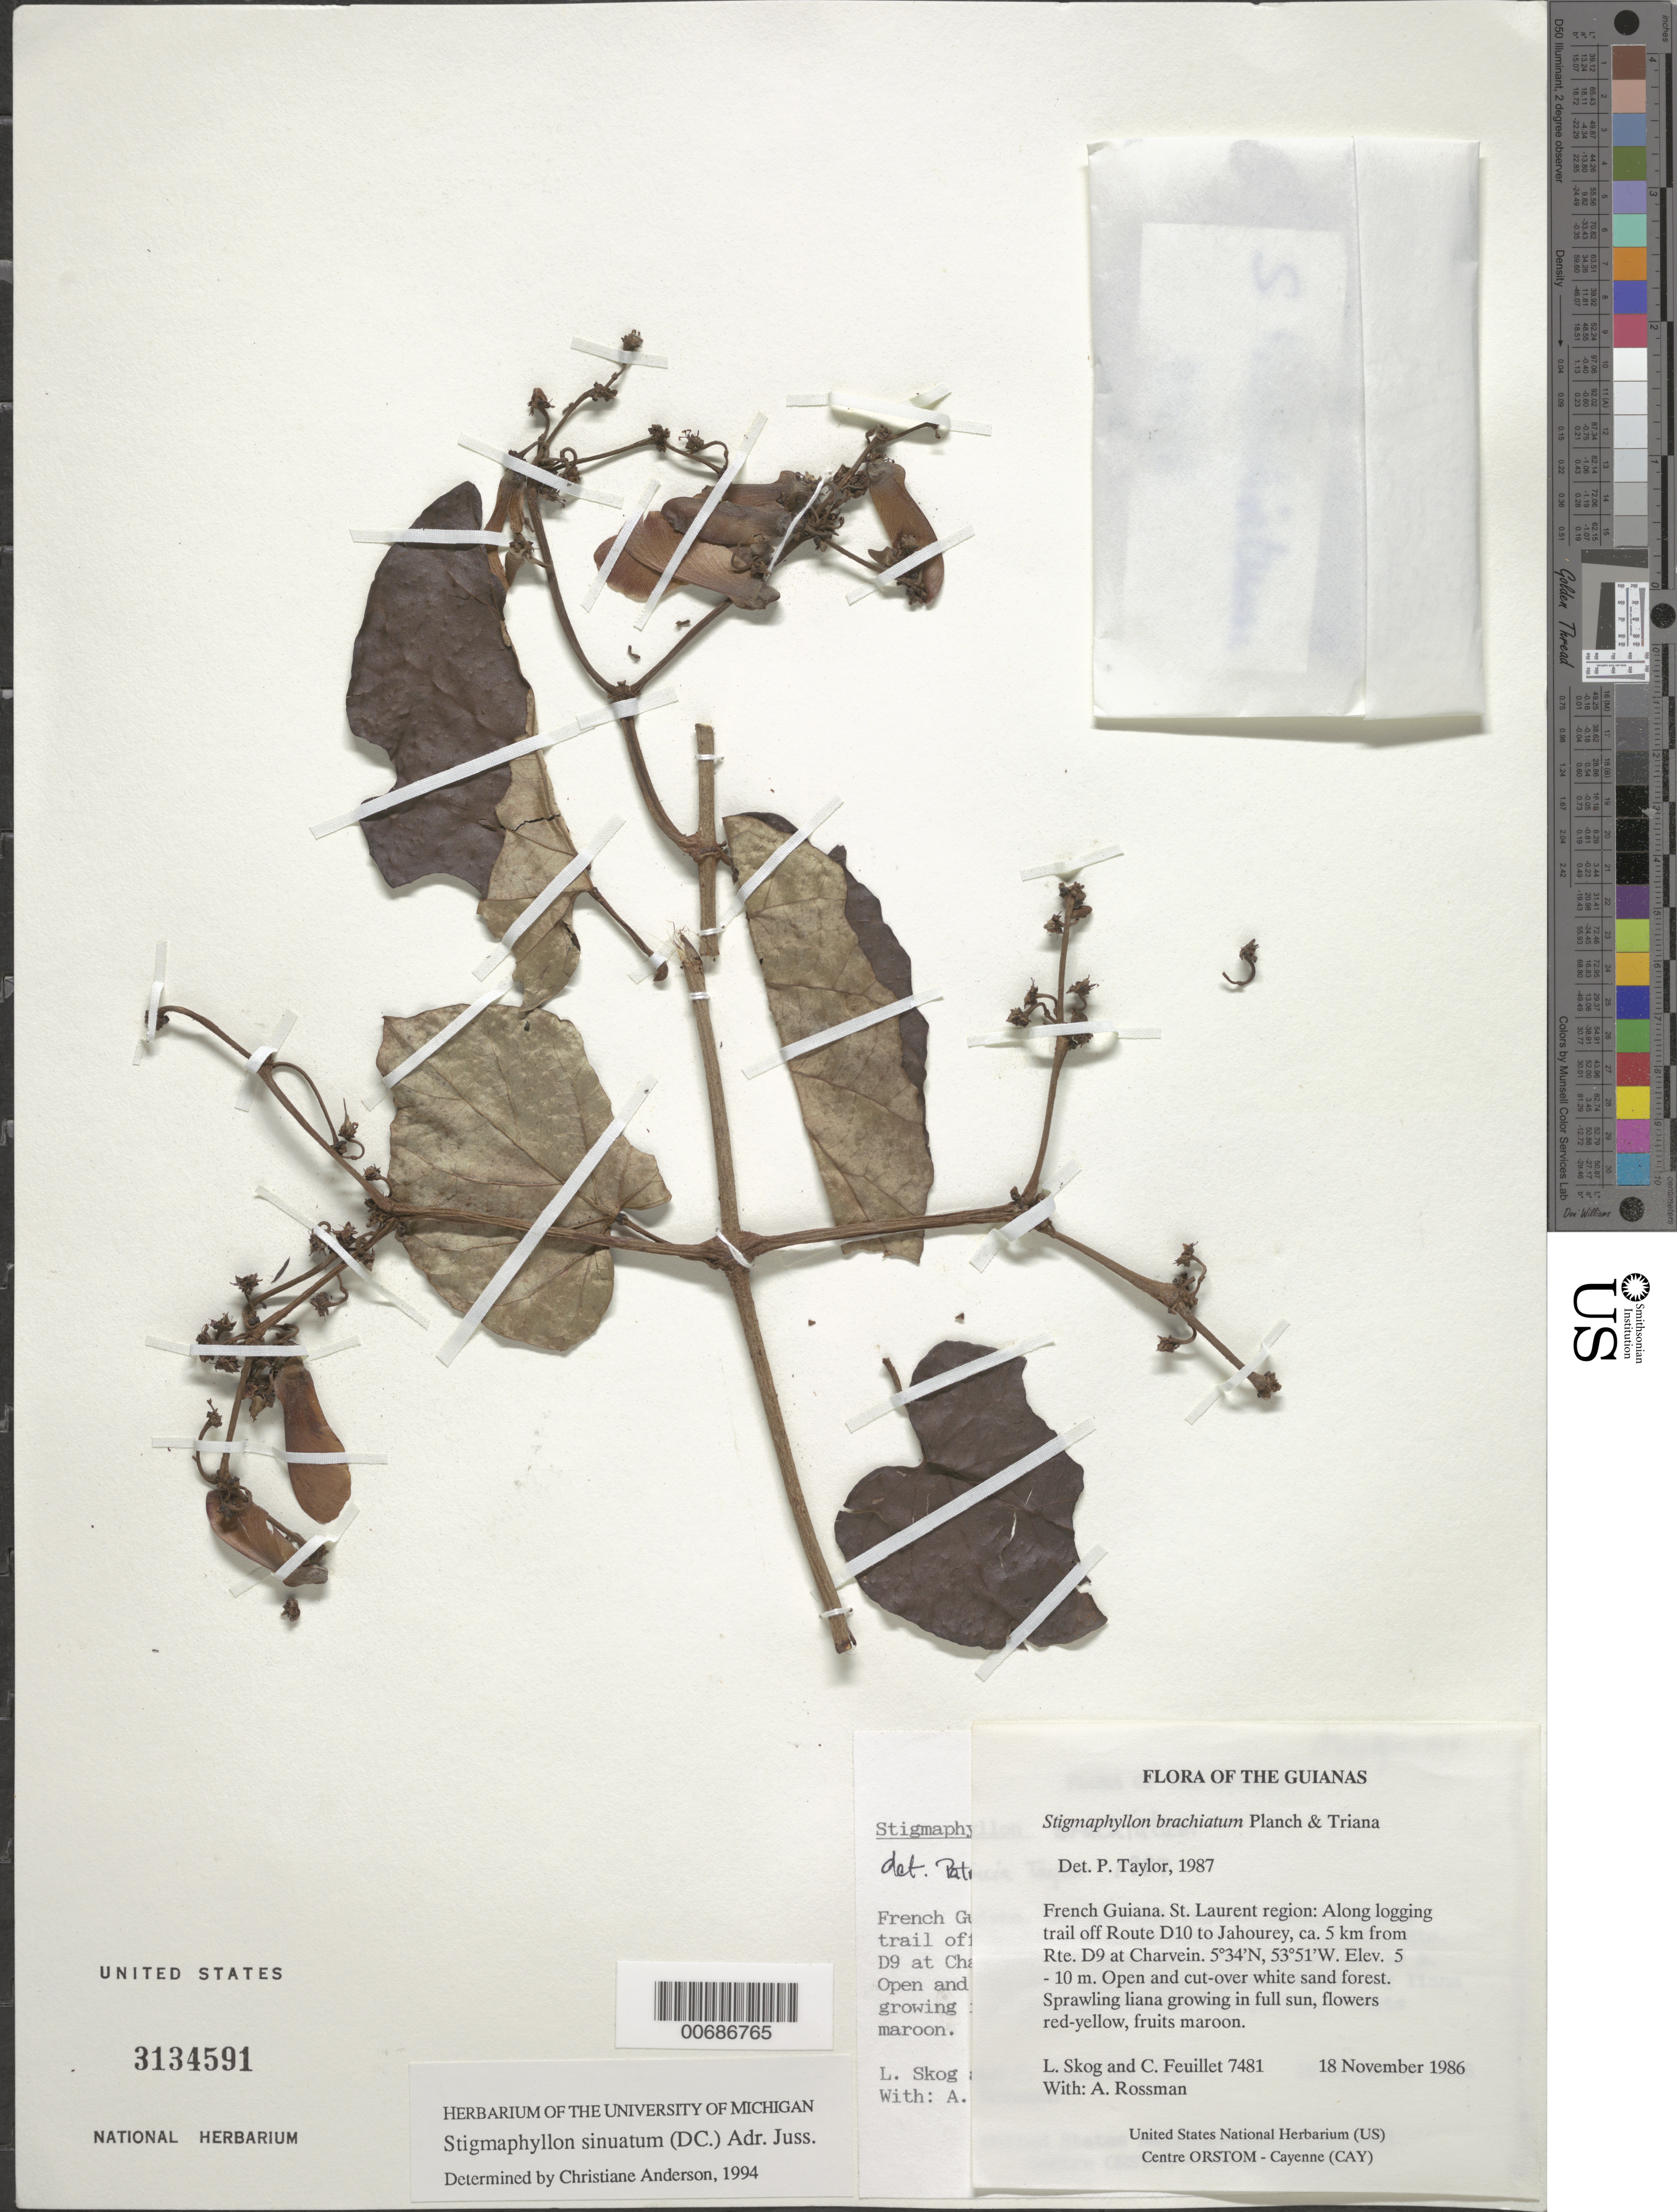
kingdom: Plantae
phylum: Tracheophyta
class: Magnoliopsida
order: Malpighiales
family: Malpighiaceae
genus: Stigmaphyllon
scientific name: Stigmaphyllon sinuatum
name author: (DC.) A. Juss.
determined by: Anderson, C.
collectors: L. E. Skog, C. Feuillet & A. Rossman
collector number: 7481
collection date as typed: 18 November 1986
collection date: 1986-11-18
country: French Guiana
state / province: Saint-Laurent-du-Maroni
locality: Along logging trail off Route D10 to Jahourney, ±5 km from Rte. D9 at Charvein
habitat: Open and cut-over white sand forest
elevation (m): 5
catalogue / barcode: US 3134591